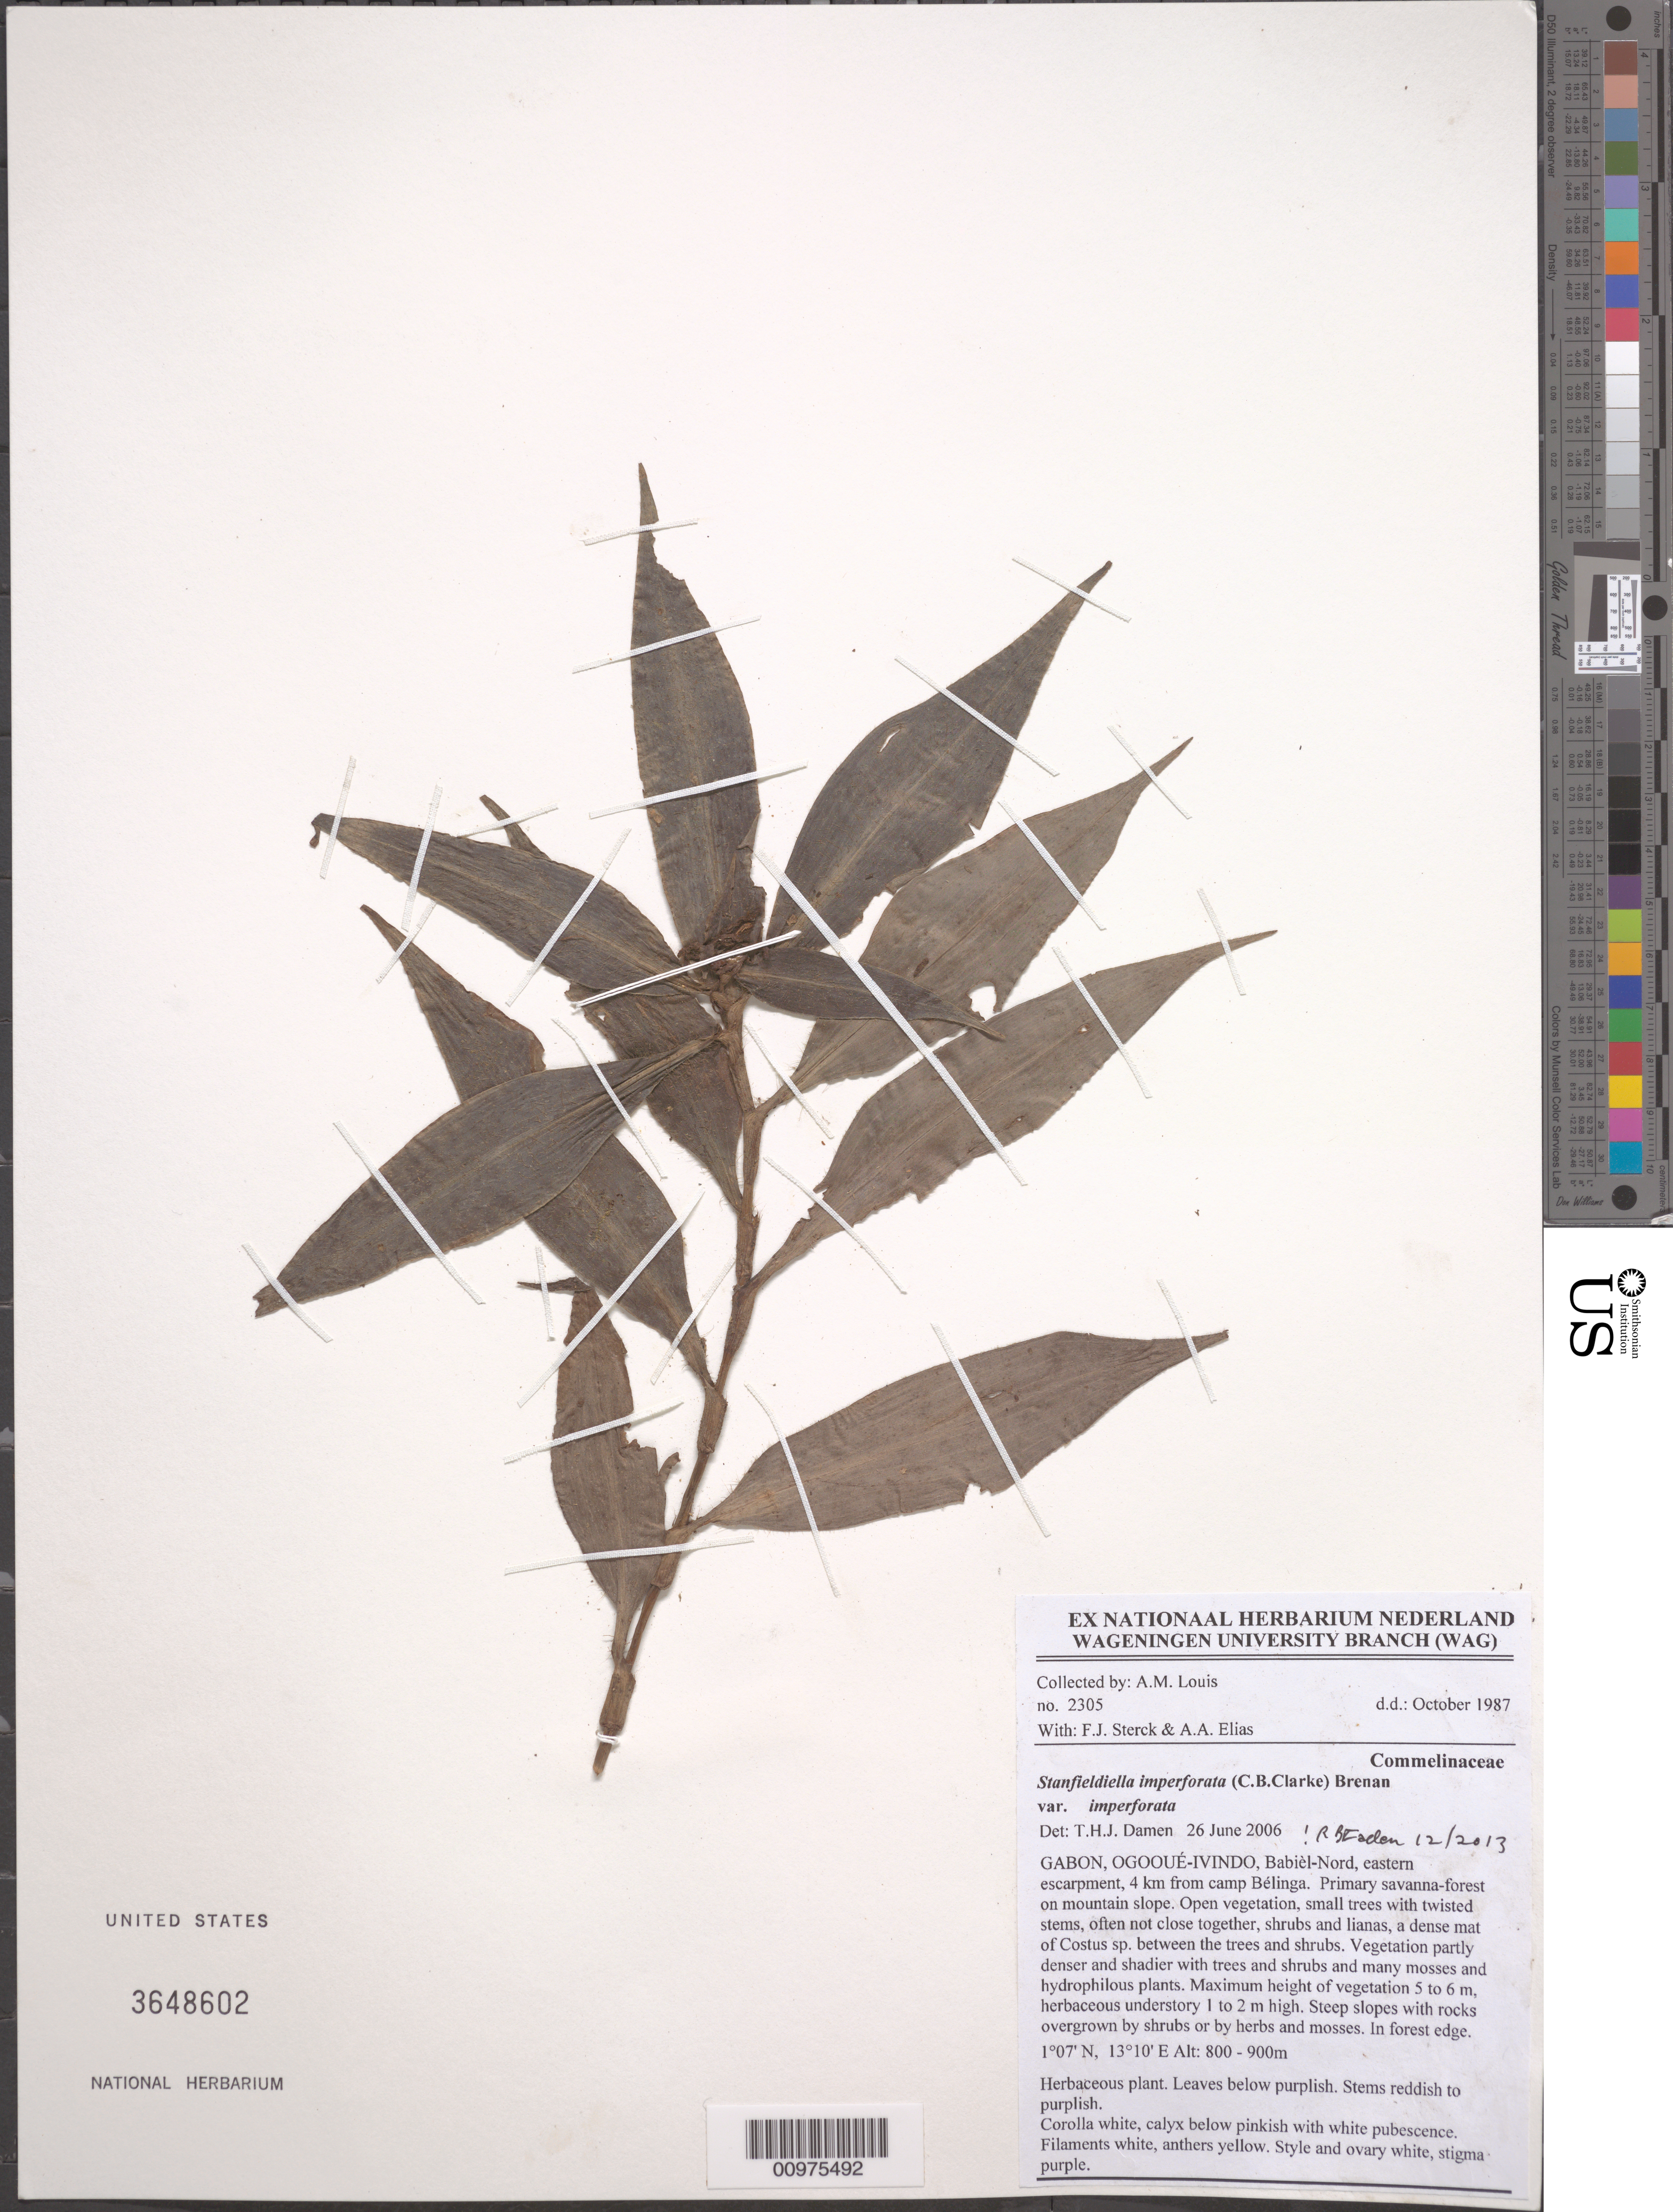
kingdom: Plantae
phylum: Tracheophyta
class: Liliopsida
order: Commelinales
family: Commelinaceae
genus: Stanfieldiella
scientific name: Stanfieldiella imperforata var. imperforata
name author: (C.B. Clarke) Brenan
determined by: Faden, Robert B., (US), Smithsonian Institution - National Museum of Natural History (UNITED STATES)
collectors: A. Louis et al.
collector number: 2305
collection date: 1987-10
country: Gabon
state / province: Ogooué-Ivindo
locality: Babièl-Nord, eastern escarpment, 4 km from camp Bélinga.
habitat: Primary savanna-forest on mountain slope. Open vegetation, small trees with twisted stems, often not close together, shrubs and lianas, a dense mat of Costus sp. between the trees and shrubs. Vegetation partly denser and shadier with trees and shrubs and many mosses and hydrophilous plants. Maximum height of vegetation 5 to 6 m, herbaceous understory 1 to 2 m high. Steep slopes withg rocks overgrown by shrubs or by herbs and mosses. In forest edge.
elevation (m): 800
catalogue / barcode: US 3648602